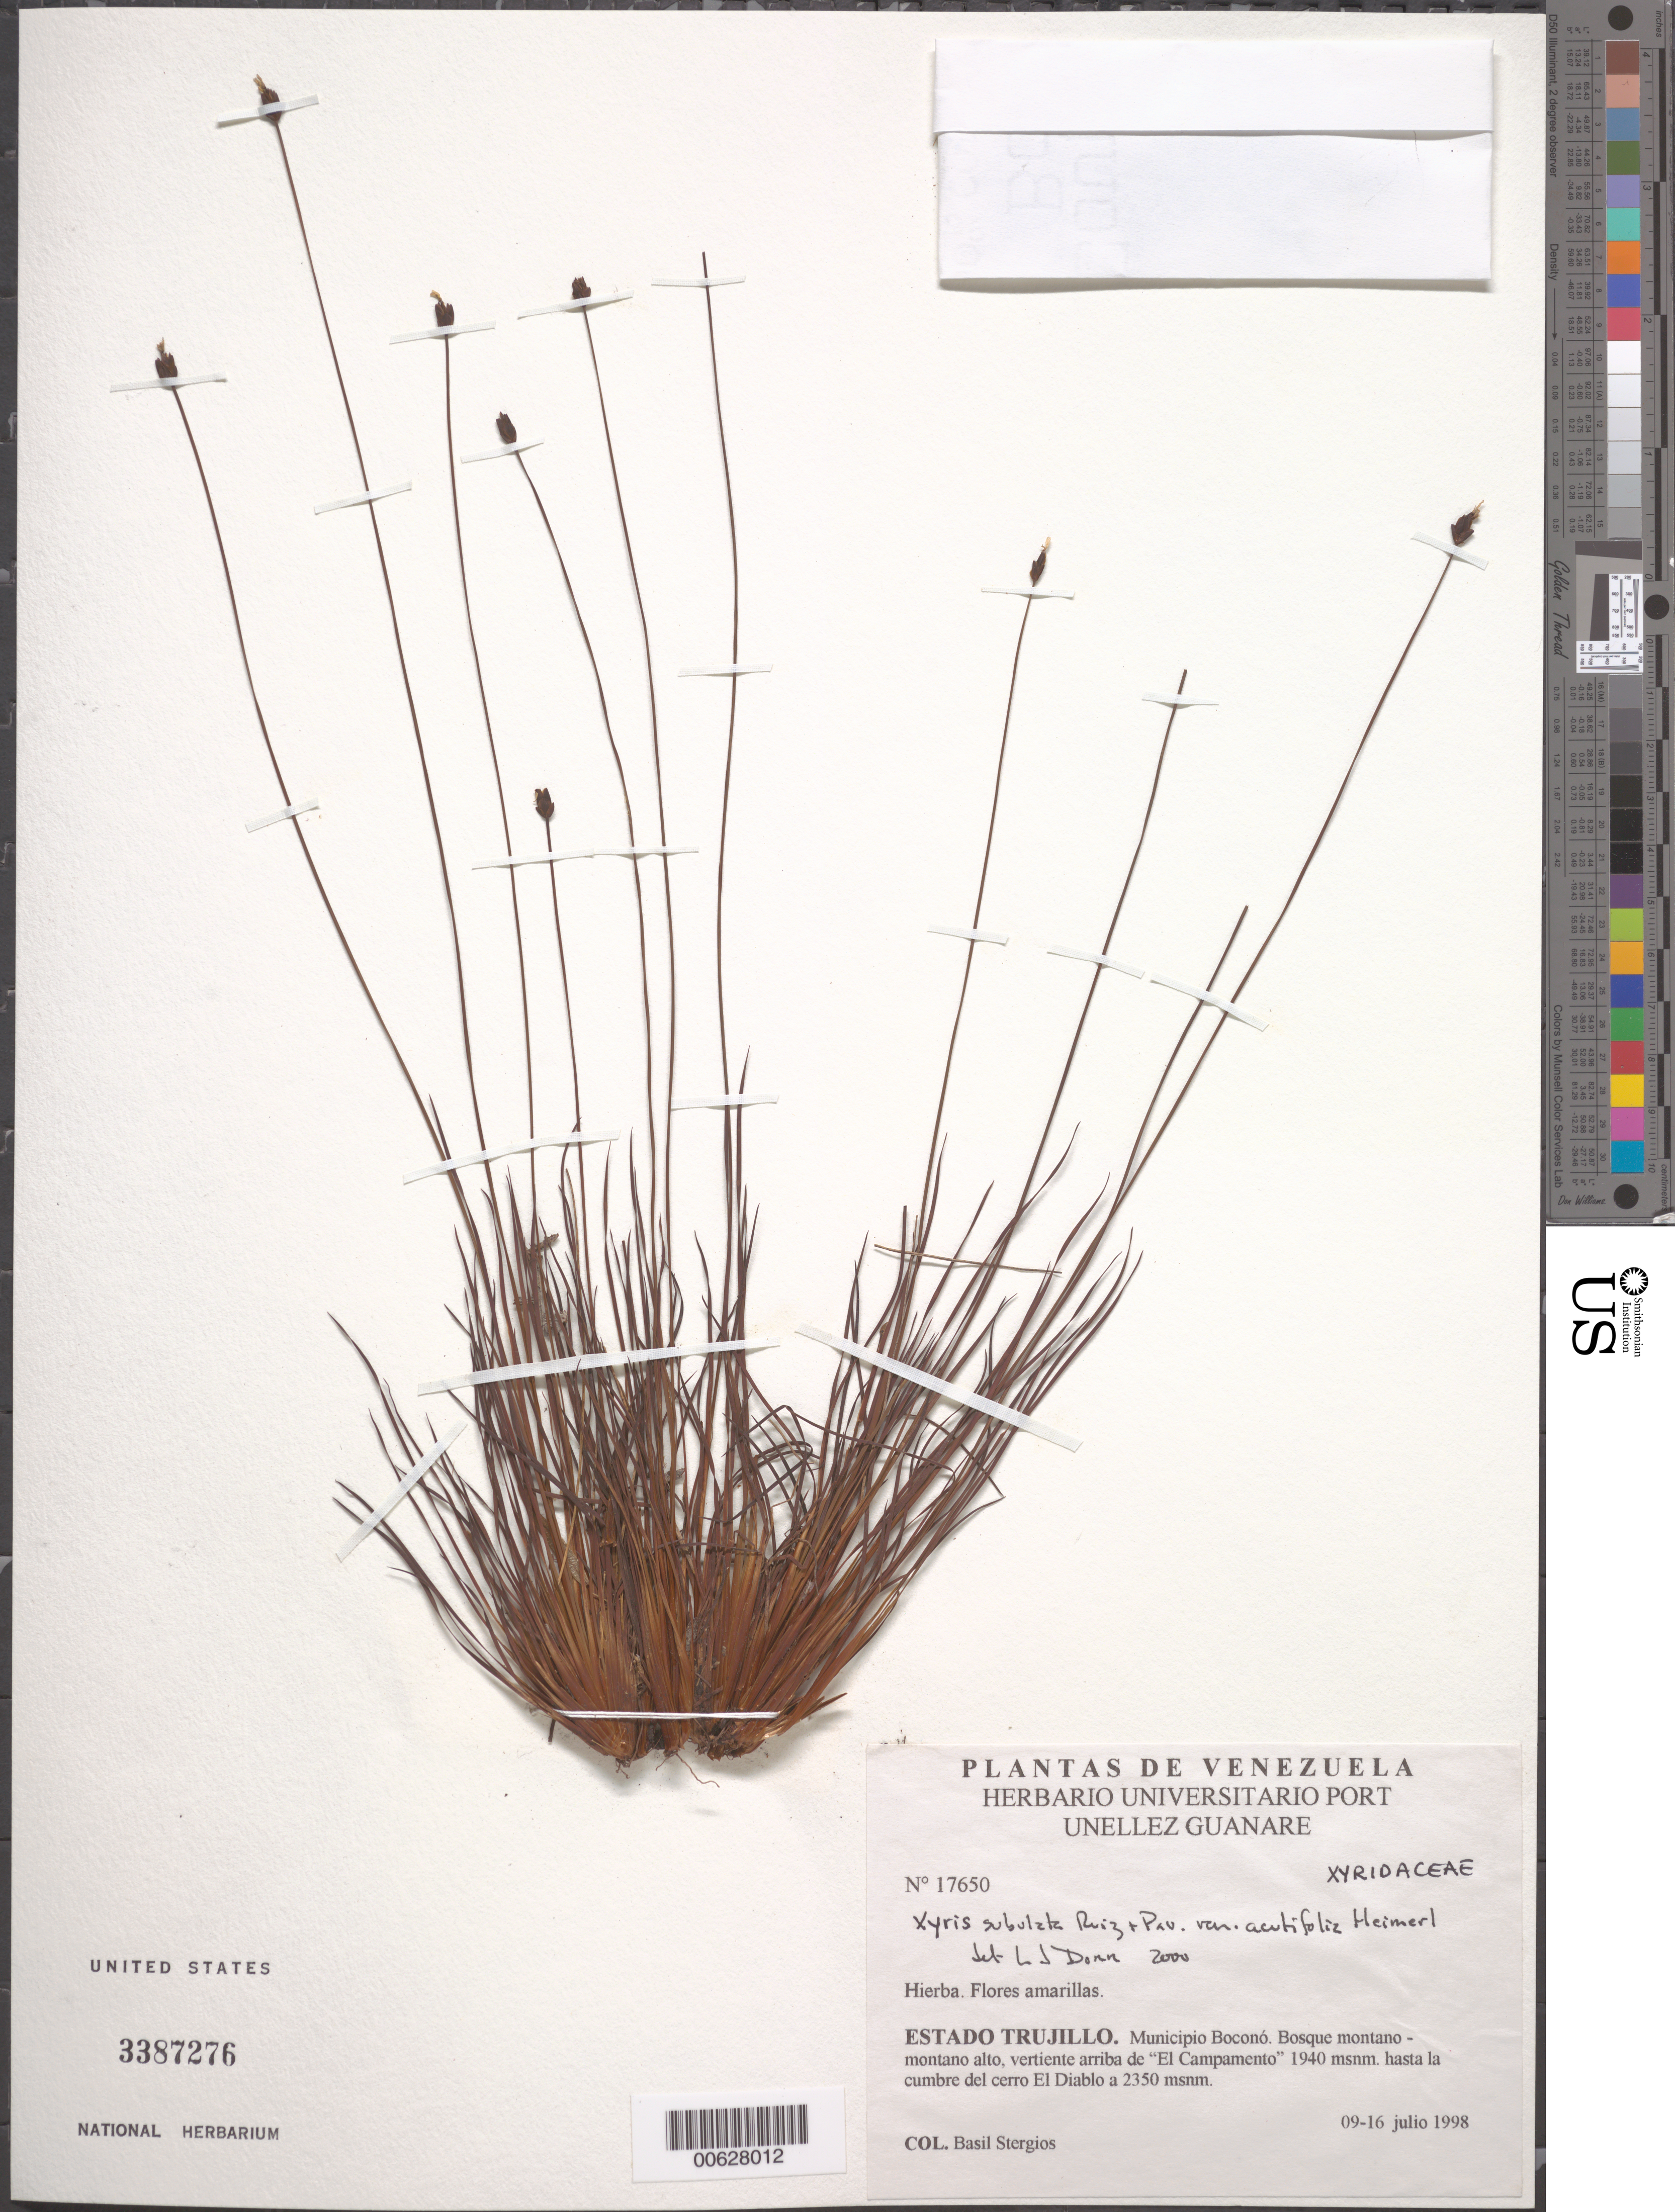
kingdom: Plantae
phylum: Tracheophyta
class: Liliopsida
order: Poales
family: Xyridaceae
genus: Xyris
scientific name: Xyris subulata var. acutifolia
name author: Ruiz & Pav.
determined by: Dorr, L. J., (BOT), Smithsonian Institution - National Museum of Natural History (UNITED STATES)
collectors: B. G. Stergios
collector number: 17650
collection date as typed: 09 Jul 1998 to 16 Jul 1998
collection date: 1998-07-09/1998-07-16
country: Venezuela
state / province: Trujillo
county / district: Boconó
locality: Vertiente arriba de El Campamento 1940 m hasta la cumbre del cerro El Diablo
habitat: Bosque mantano - montano alto.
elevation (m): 1940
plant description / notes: BRIT, PORT, US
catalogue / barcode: US 3387276